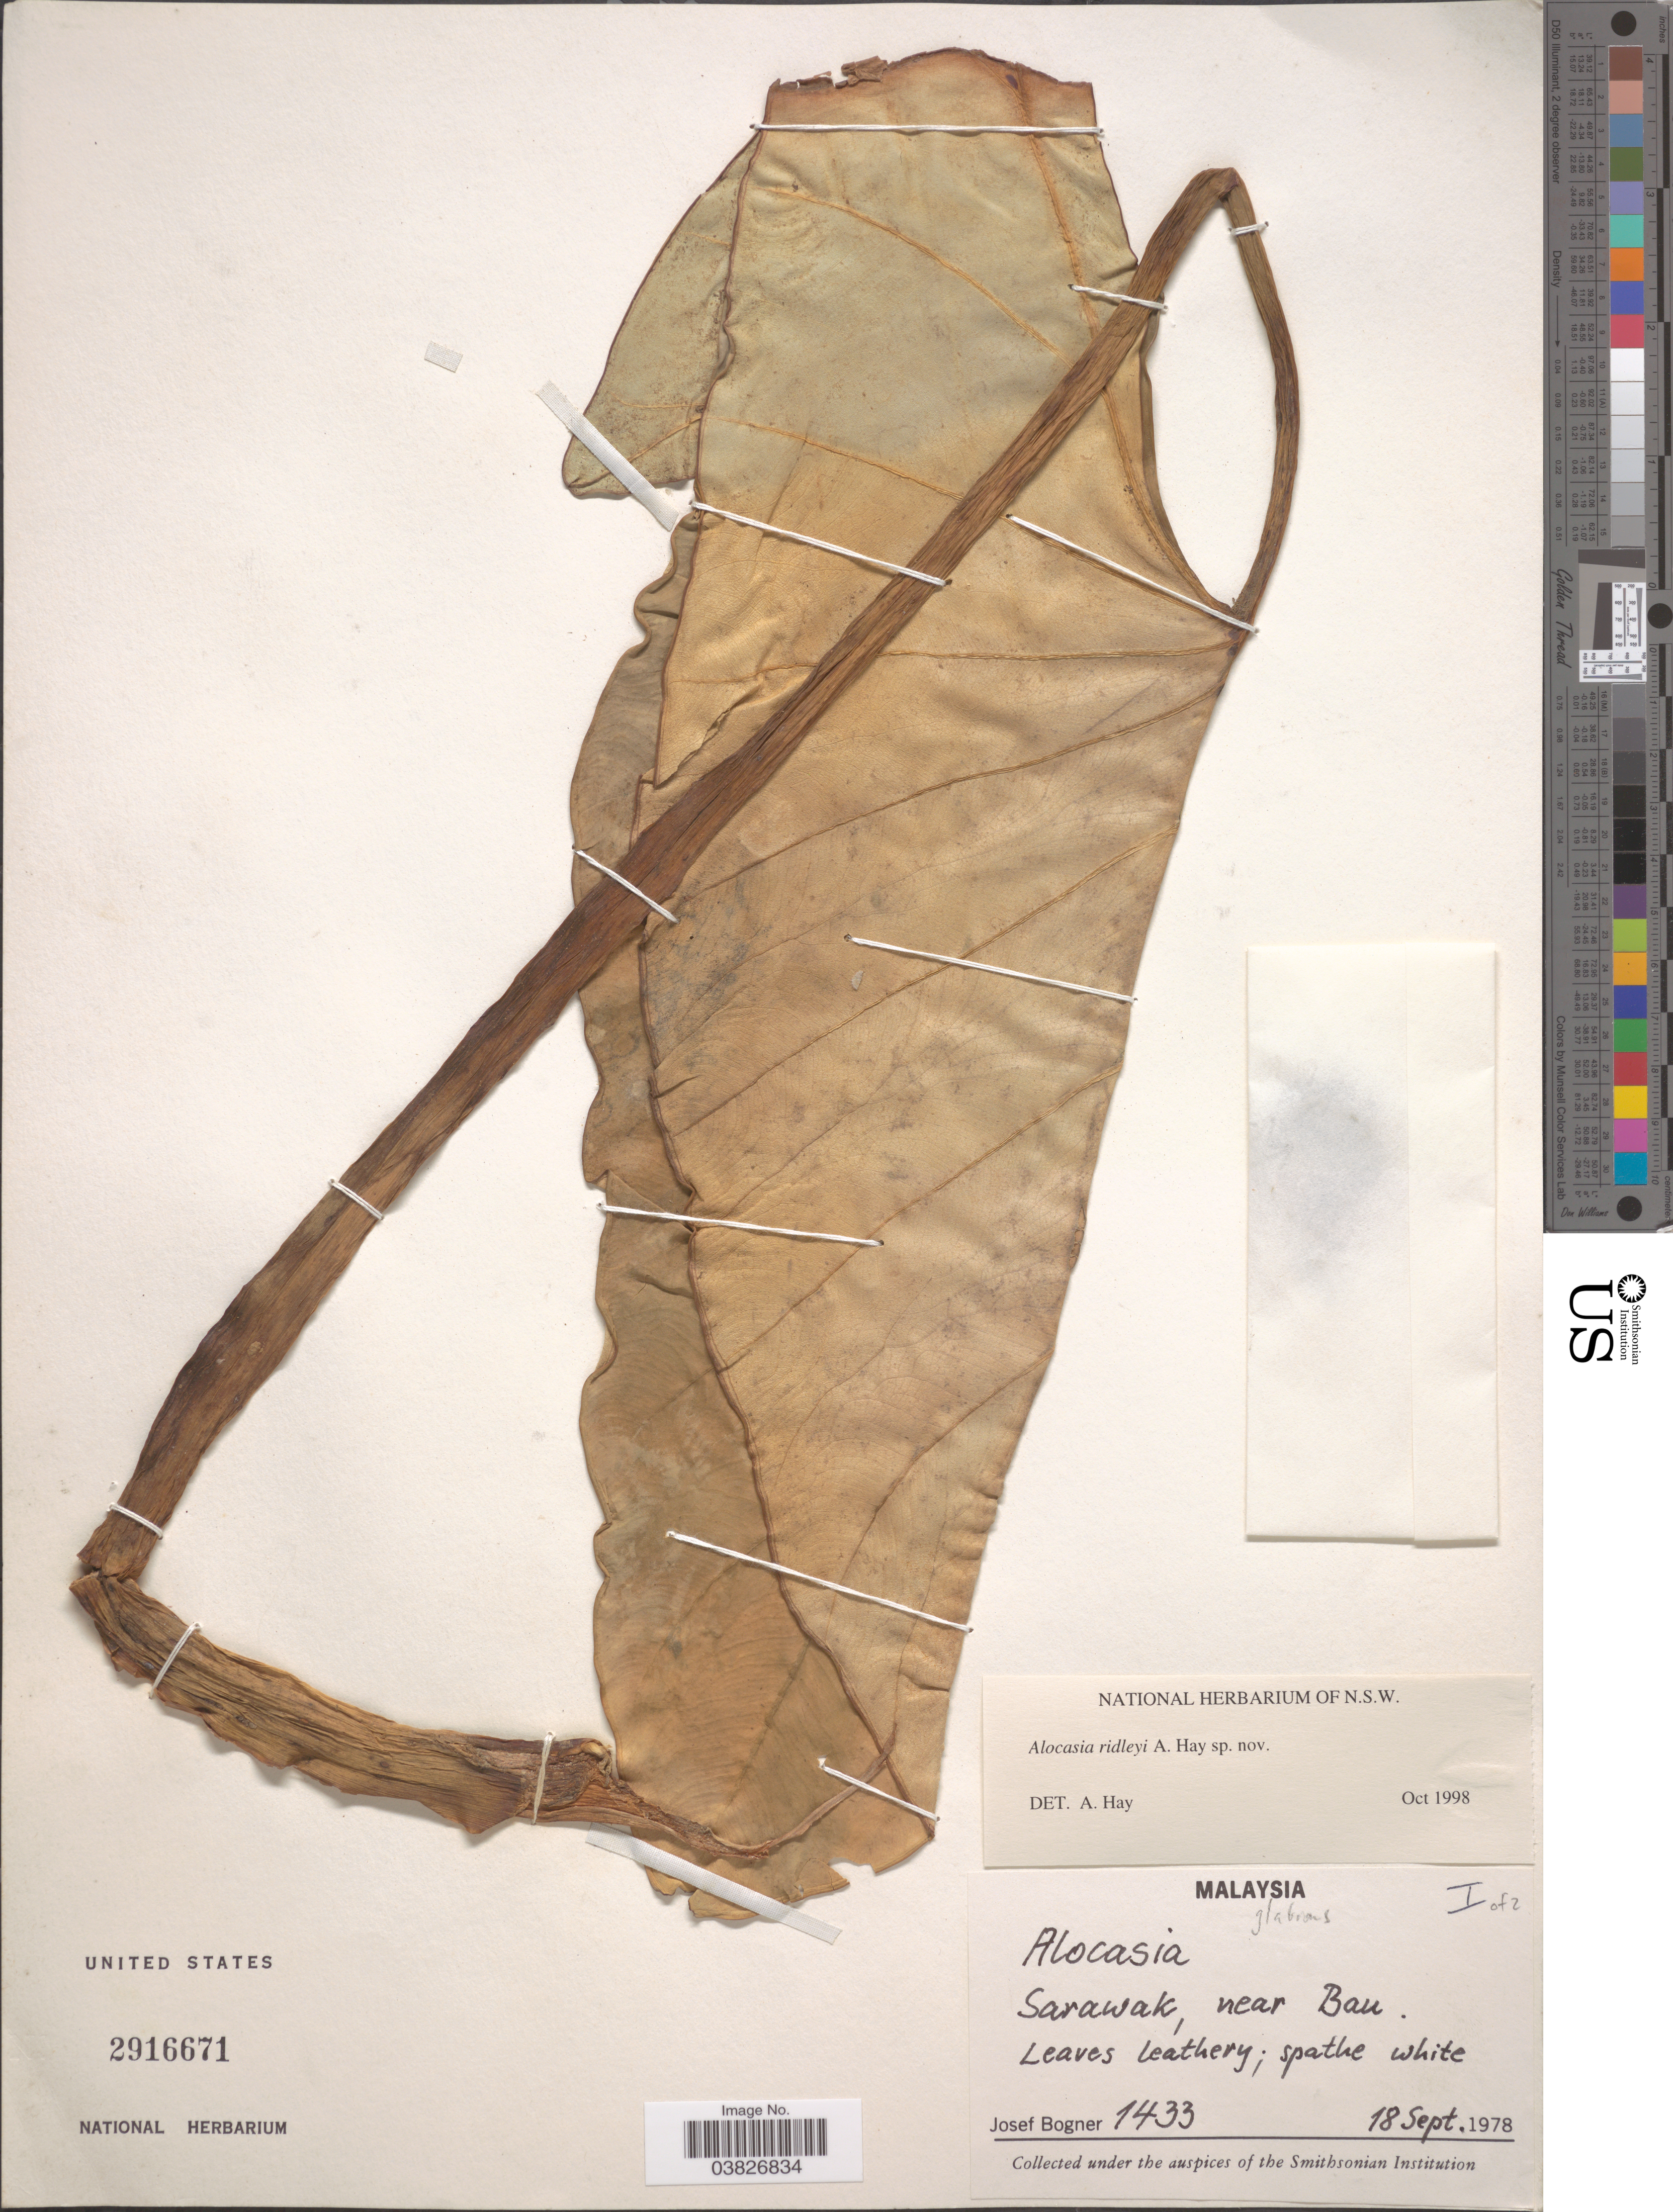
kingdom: Plantae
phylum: Tracheophyta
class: Liliopsida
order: Alismatales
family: Araceae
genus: Alocasia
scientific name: Alocasia ridleyi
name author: A. Hay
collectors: J. Bogner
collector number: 1433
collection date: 1978-09-18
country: Malaysia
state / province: Sarawak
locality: Near Bau.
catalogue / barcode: US 2916671